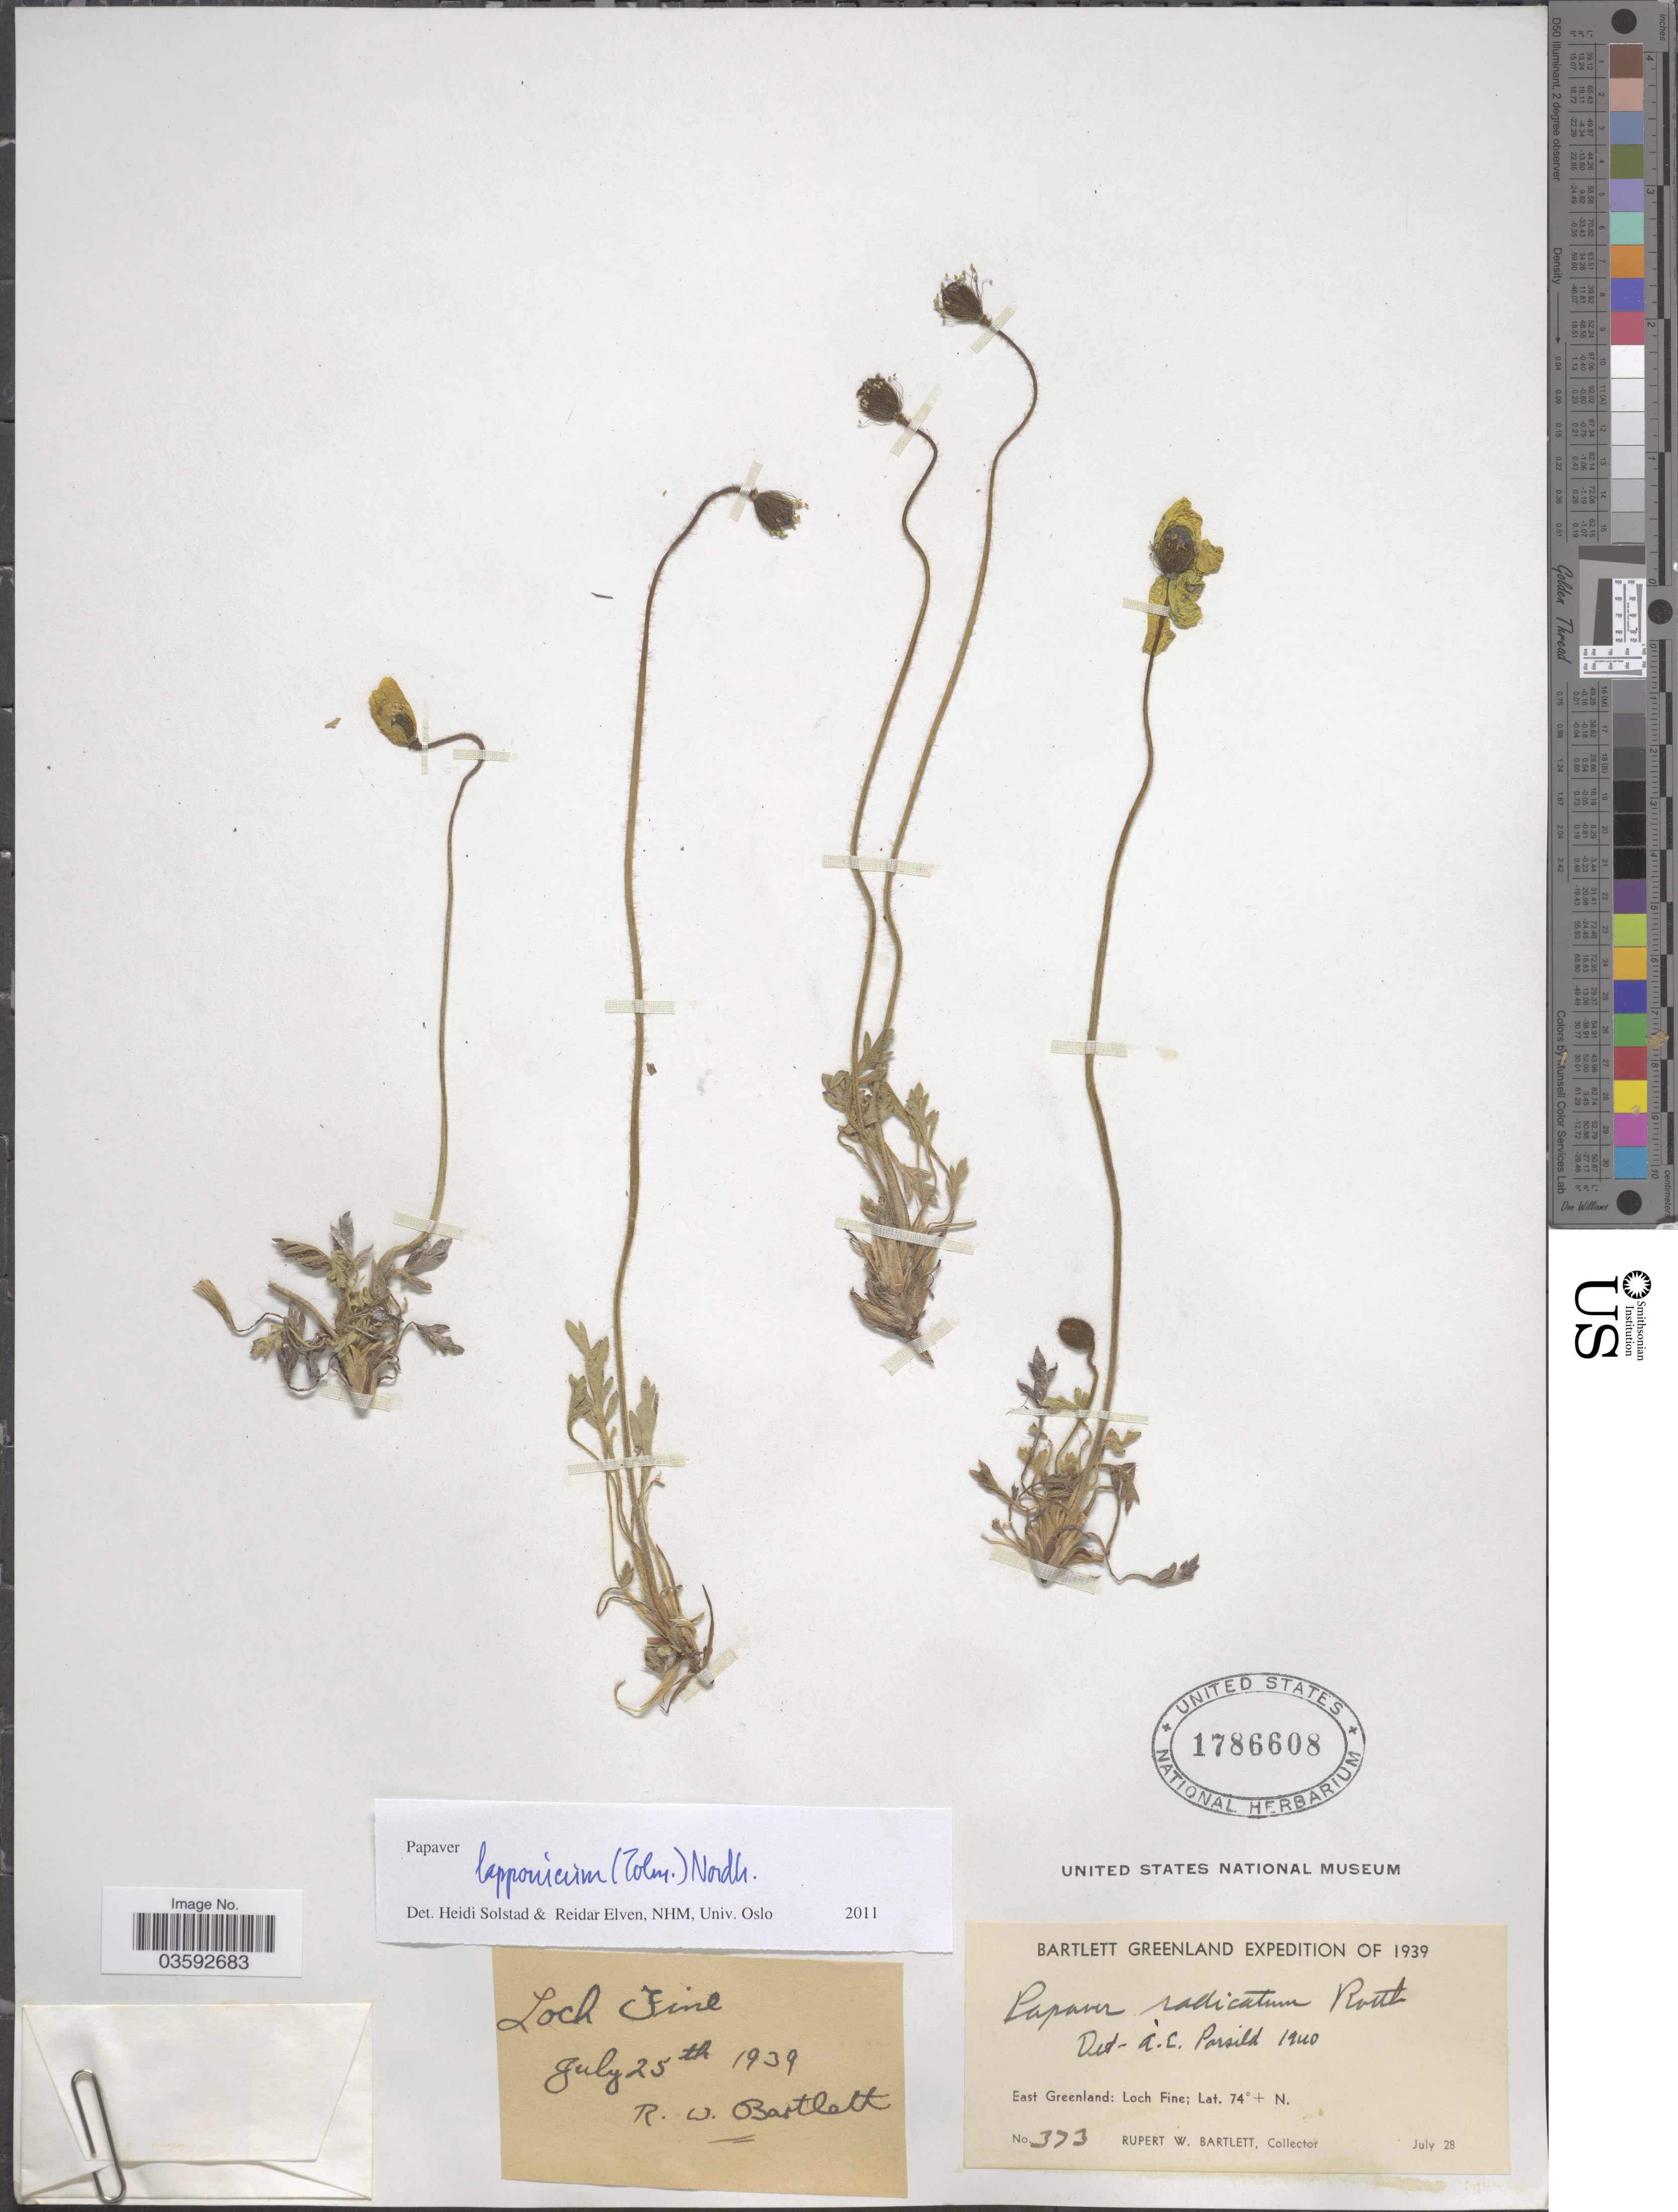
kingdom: Plantae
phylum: Tracheophyta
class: Magnoliopsida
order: Ranunculales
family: Papaveraceae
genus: Papaver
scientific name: Papaver lapponicum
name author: (Tolm.) Nordh.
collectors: R. W. Bartlett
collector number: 373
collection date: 1939-07-25/1939-07-28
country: Greenland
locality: East Greenland: Loch Fine.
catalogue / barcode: US 1786608